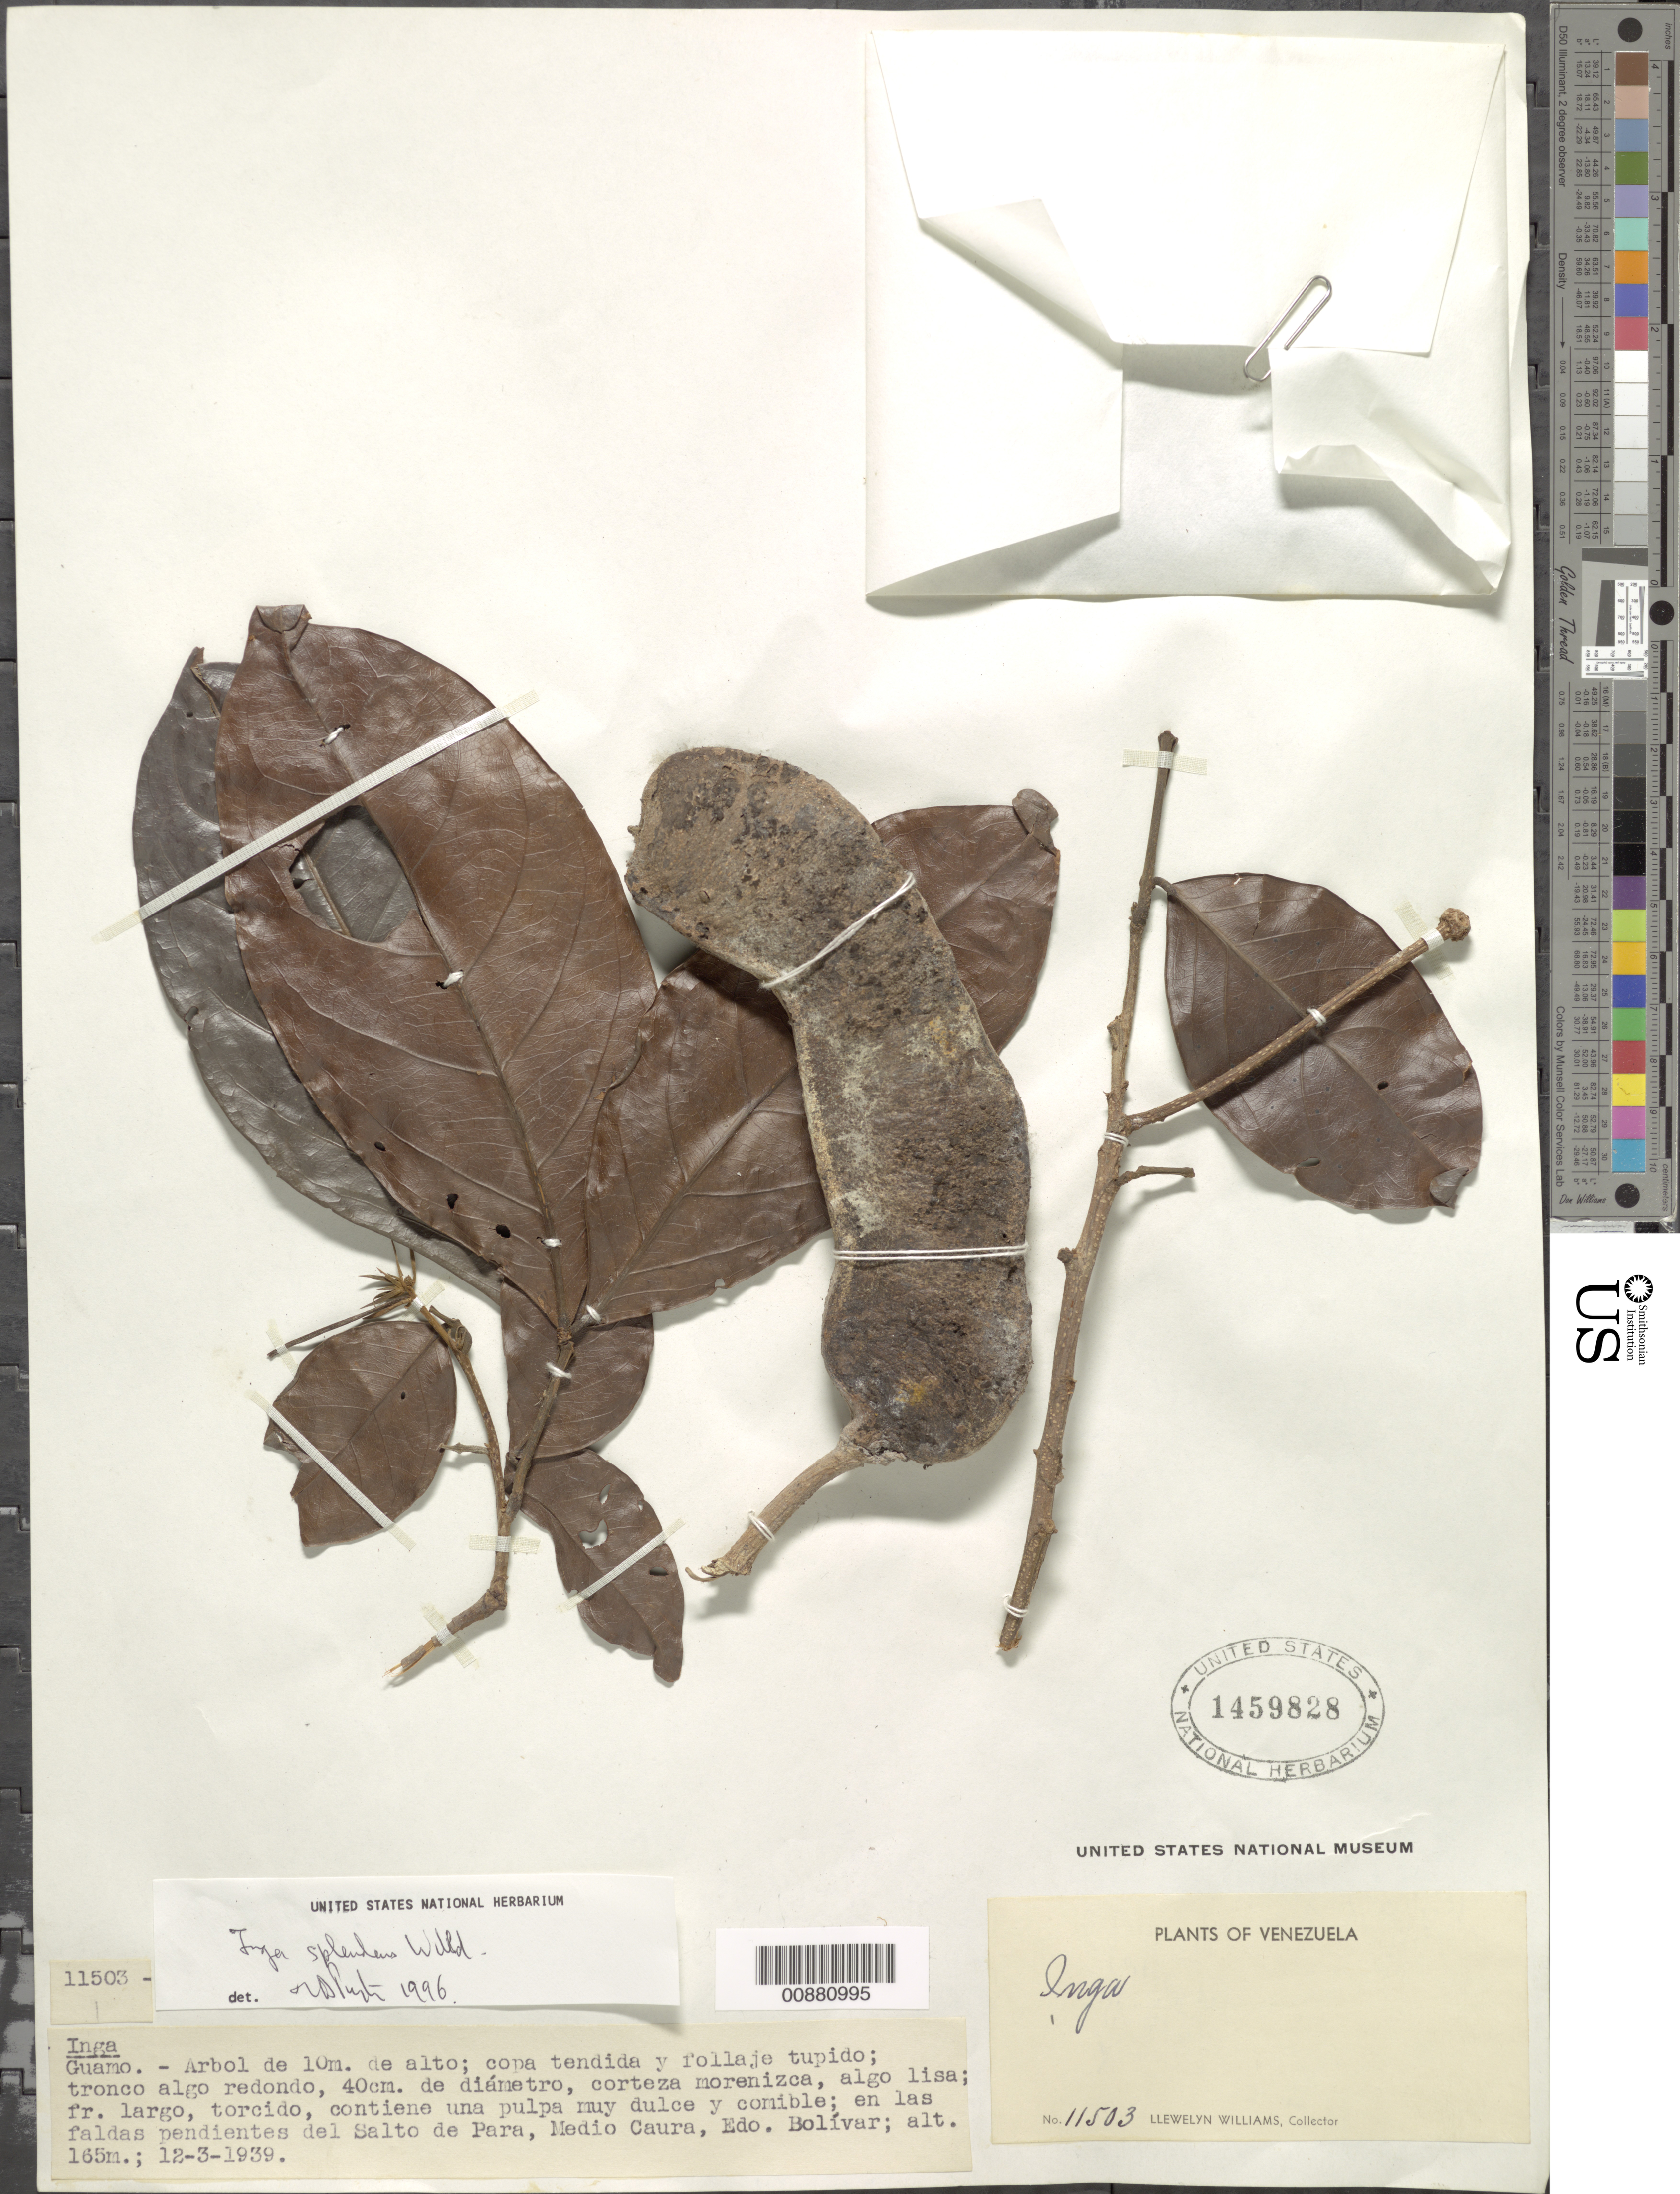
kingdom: Plantae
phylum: Tracheophyta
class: Magnoliopsida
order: Fabales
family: Fabaceae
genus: Inga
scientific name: Inga splendens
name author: Willd.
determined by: Pennington, T. D., (K)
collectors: Ll. Williams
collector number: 11503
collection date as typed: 12-Mar-39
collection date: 1939-03-12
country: Venezuela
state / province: Bolívar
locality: Salto de Para, Medio Caura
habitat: Faldas pendientes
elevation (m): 165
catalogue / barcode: US 1459828